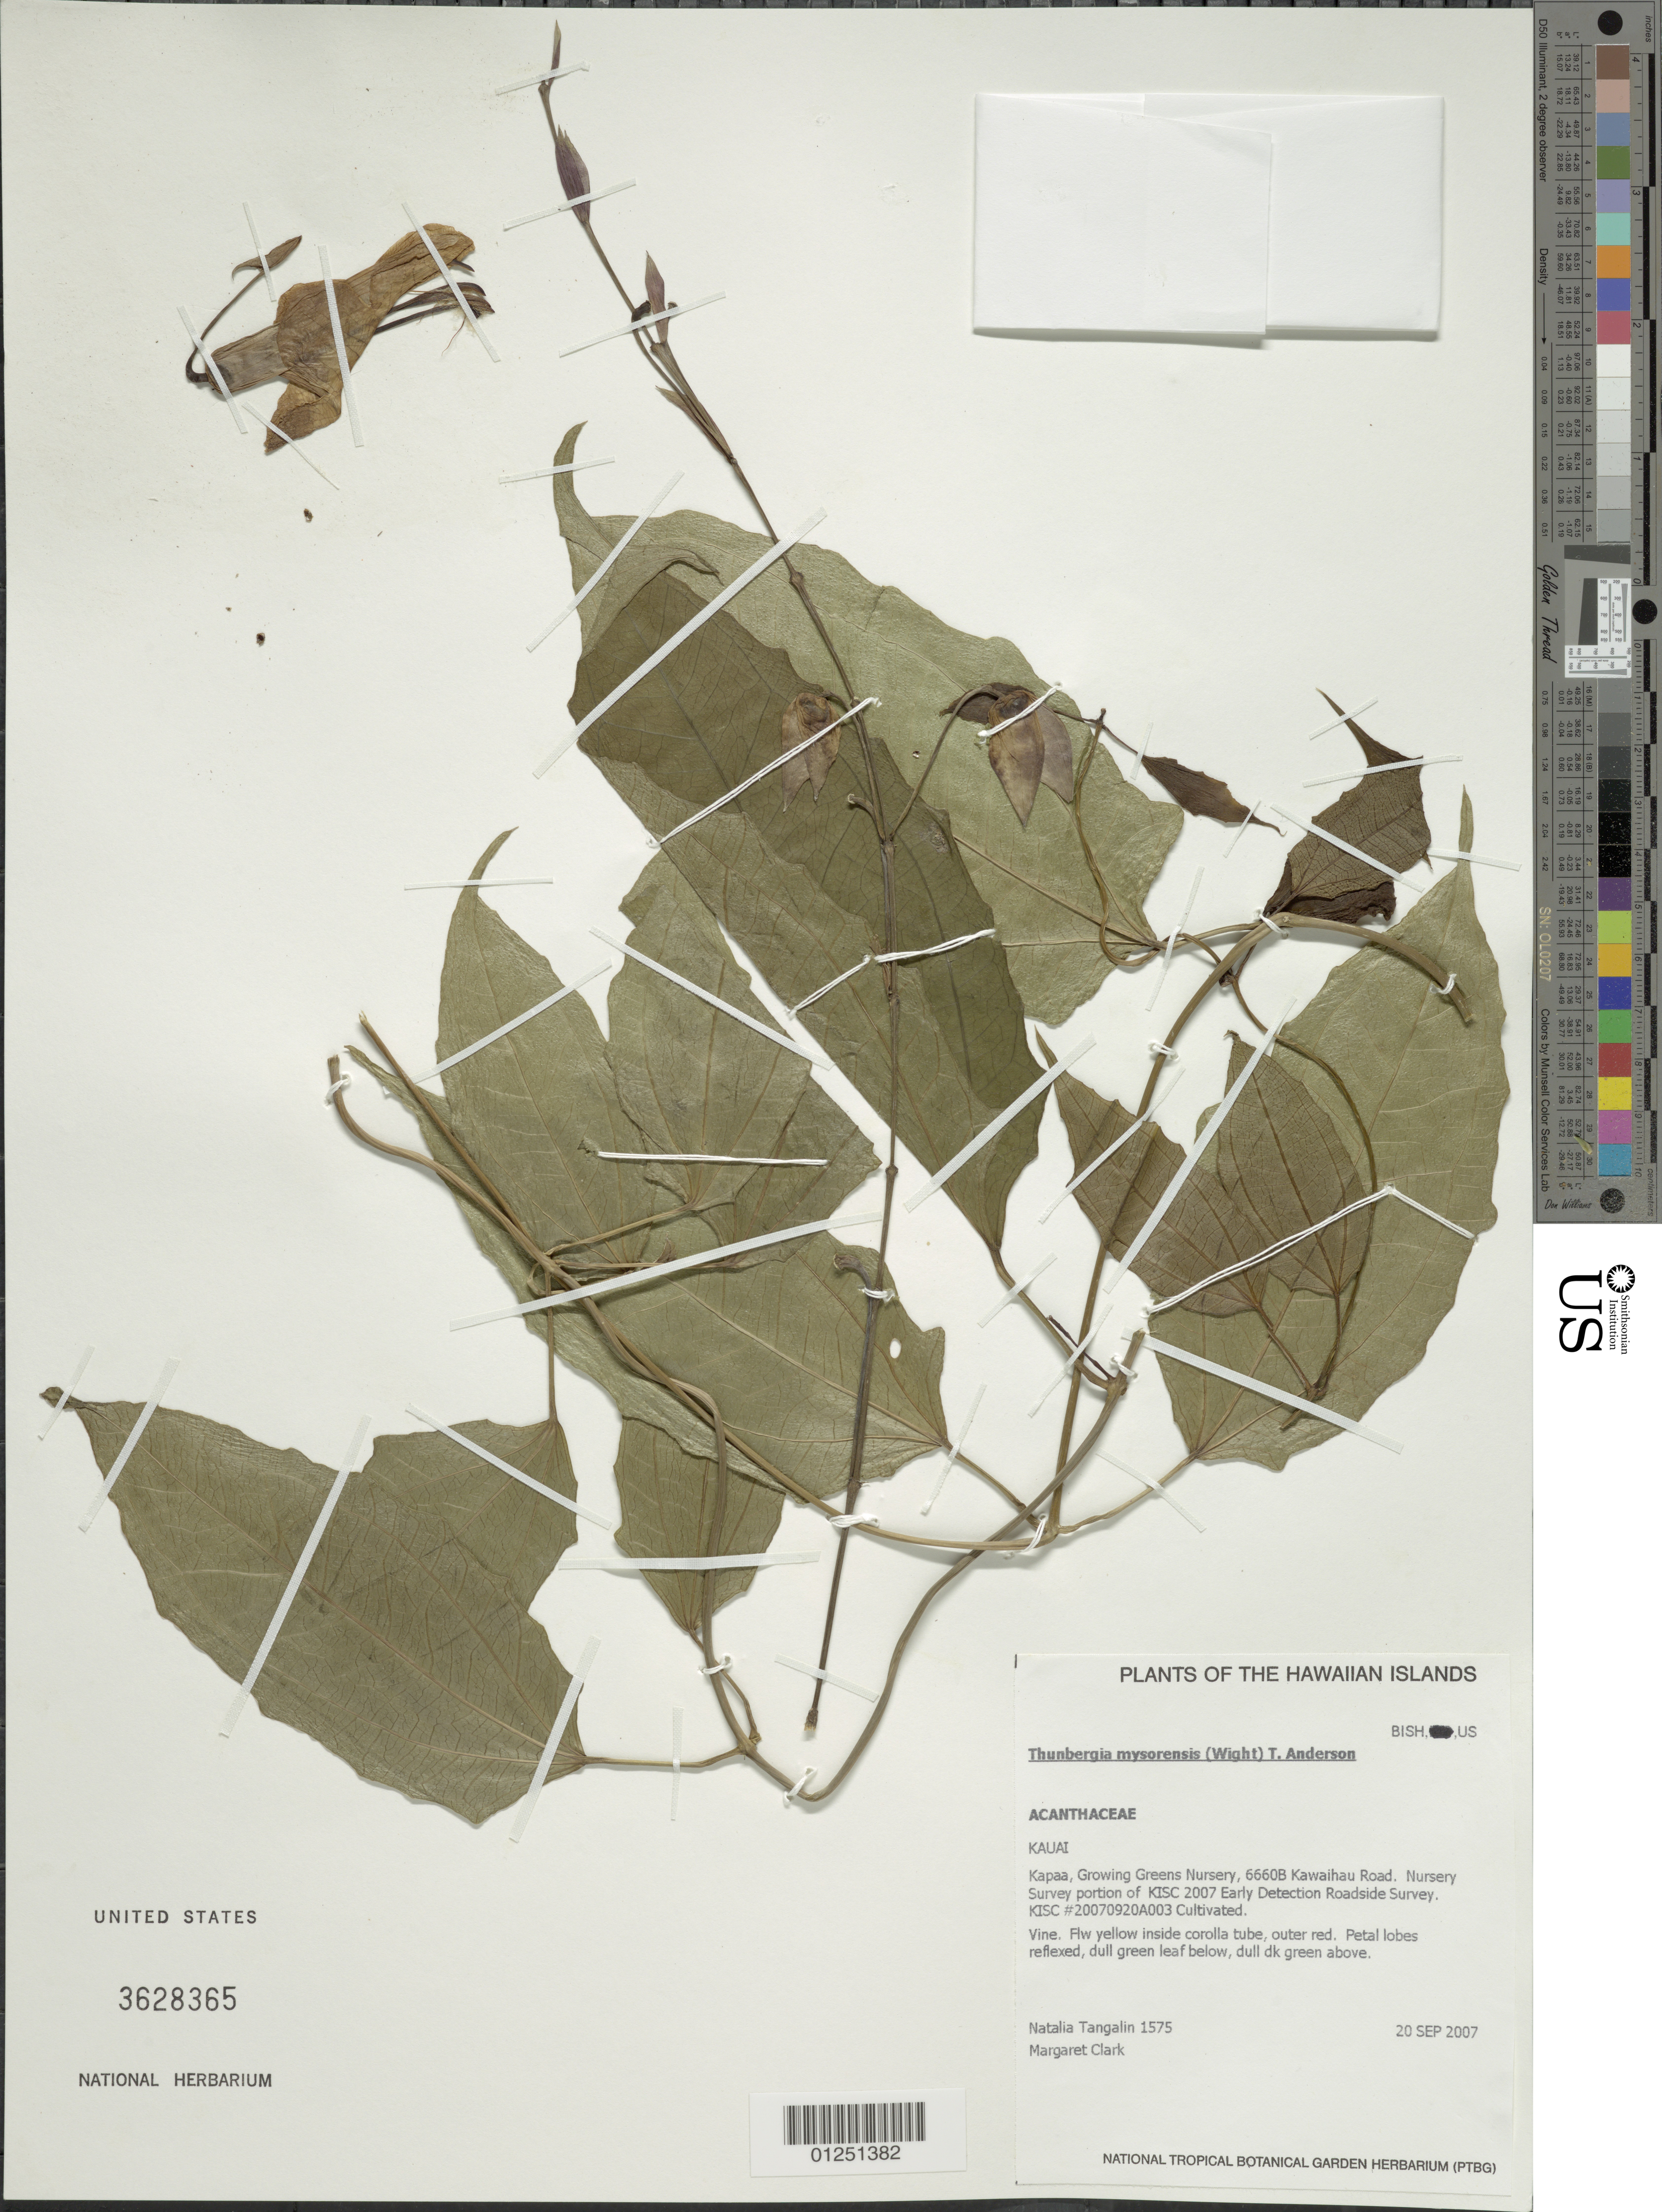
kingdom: Plantae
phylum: Tracheophyta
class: Magnoliopsida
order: Lamiales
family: Acanthaceae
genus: Thunbergia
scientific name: Thunbergia mysorensis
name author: (Wight) T. Anderson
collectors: N. Tangalin & M. Clark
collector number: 1575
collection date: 2007-09-20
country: United States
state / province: Hawaii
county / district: Kauai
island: Kaua'i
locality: Kapaa, Growing Greens Nursery, 6660B Kawaihau Road.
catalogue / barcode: US 3628365